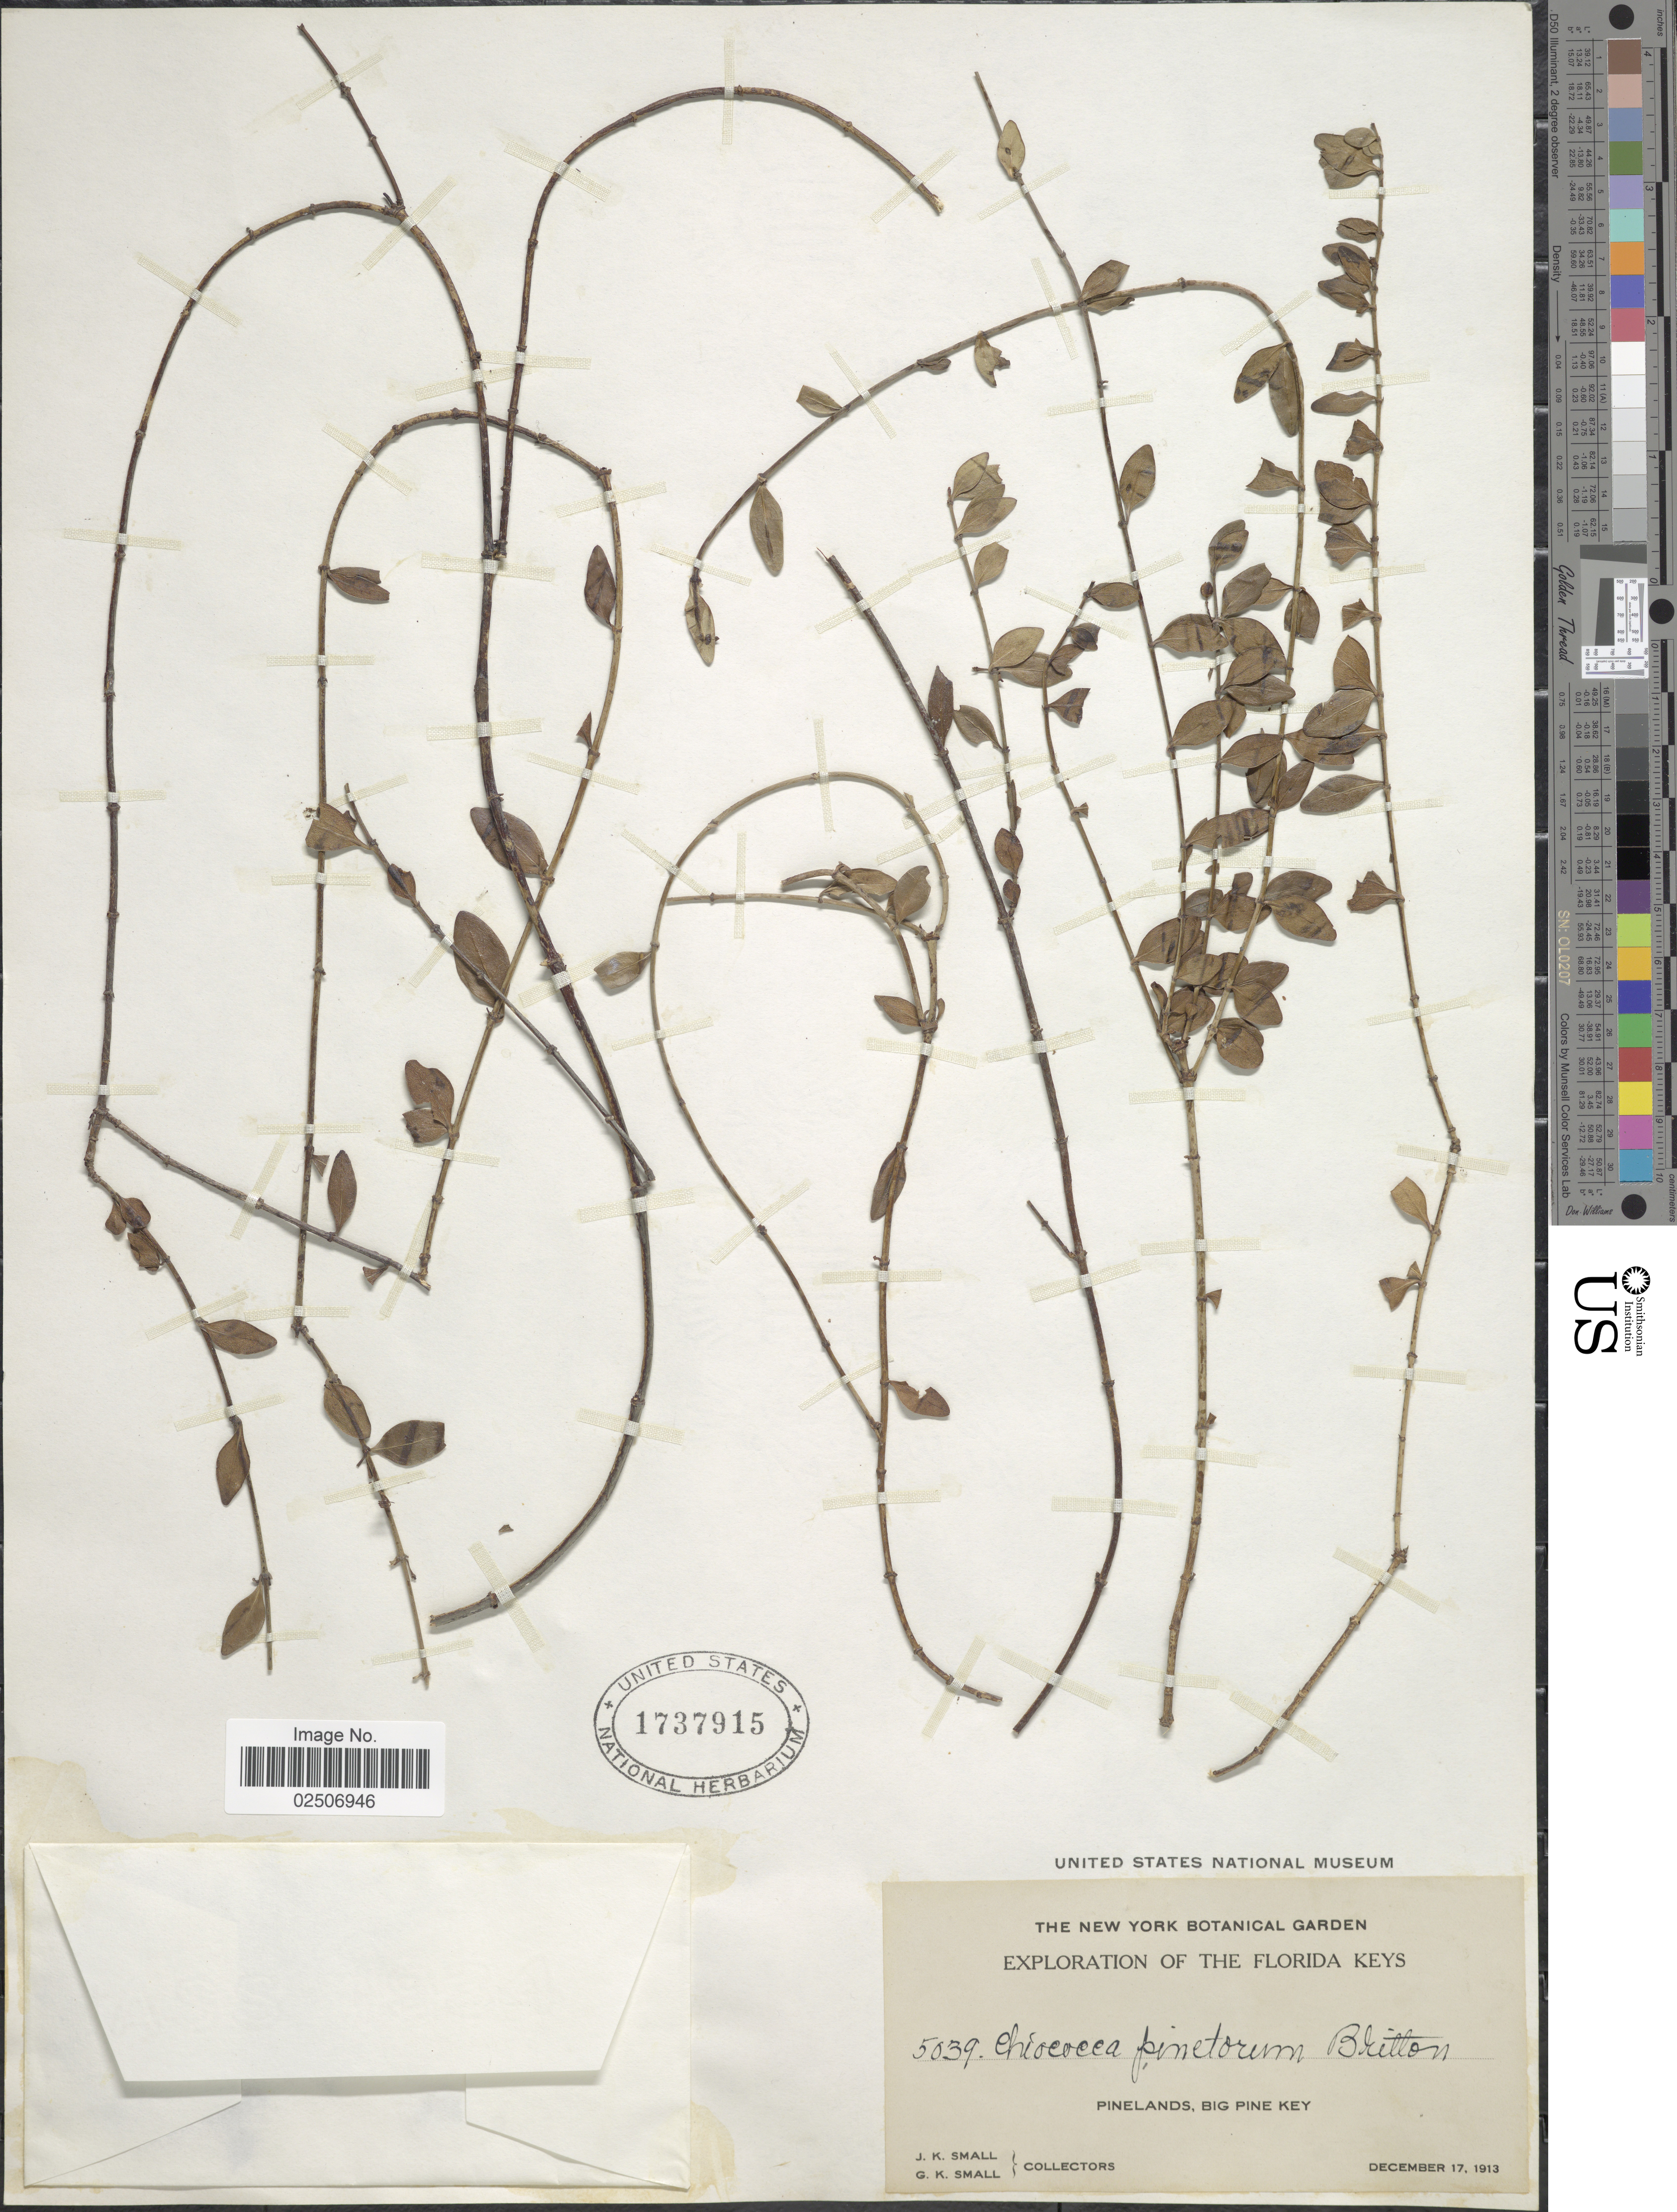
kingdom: Plantae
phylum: Tracheophyta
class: Magnoliopsida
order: Gentianales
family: Rubiaceae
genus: Chiococca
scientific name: Chiococca pinetorum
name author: Britton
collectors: J. K. Small & G. K. Small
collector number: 5039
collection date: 1913-12-17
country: United States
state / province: Florida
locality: Florida Keys, Pinelands, Big Pine Key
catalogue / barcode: US 1737915